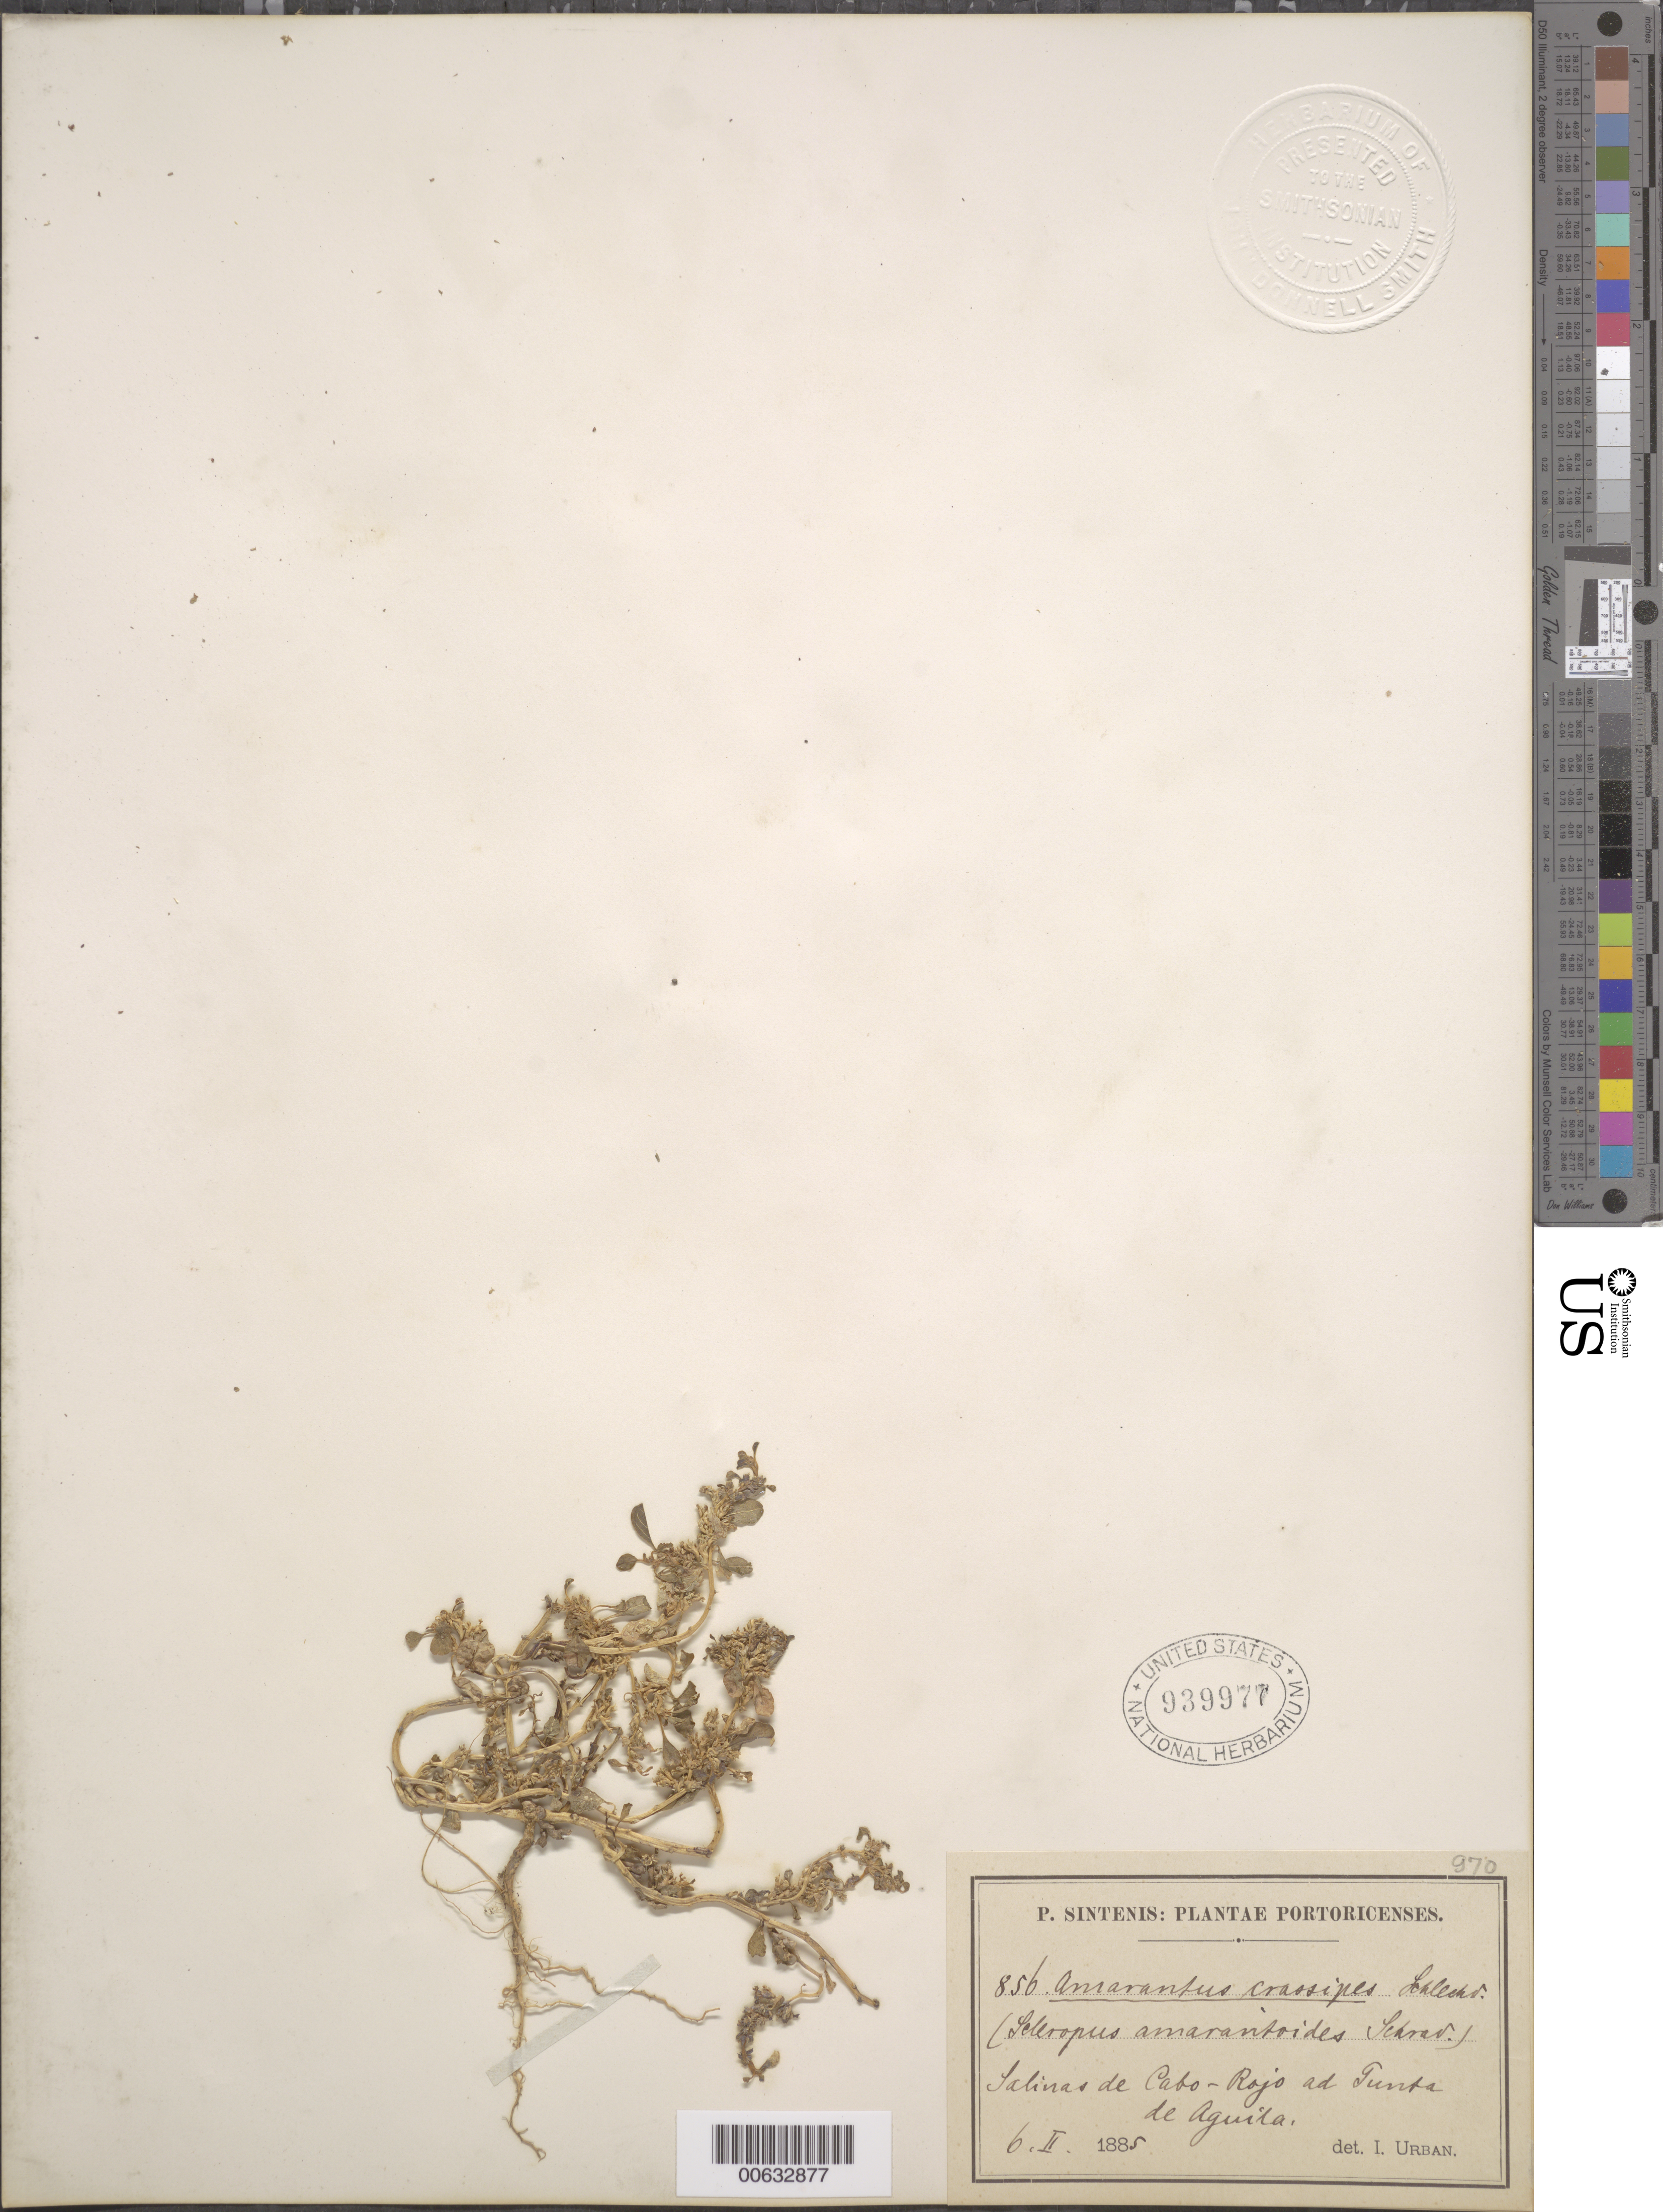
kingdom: Plantae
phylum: Tracheophyta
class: Magnoliopsida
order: Caryophyllales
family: Amaranthaceae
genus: Amaranthus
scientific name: Amaranthus crassipes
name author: Schltdl.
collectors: P. Sintenis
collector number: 856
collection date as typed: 06 Feb 1885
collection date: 1885-02-06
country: Puerto Rico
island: Greater Antilles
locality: Salinas de Cabo-Rojo, ad Punta de Aguila.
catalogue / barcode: US 939977